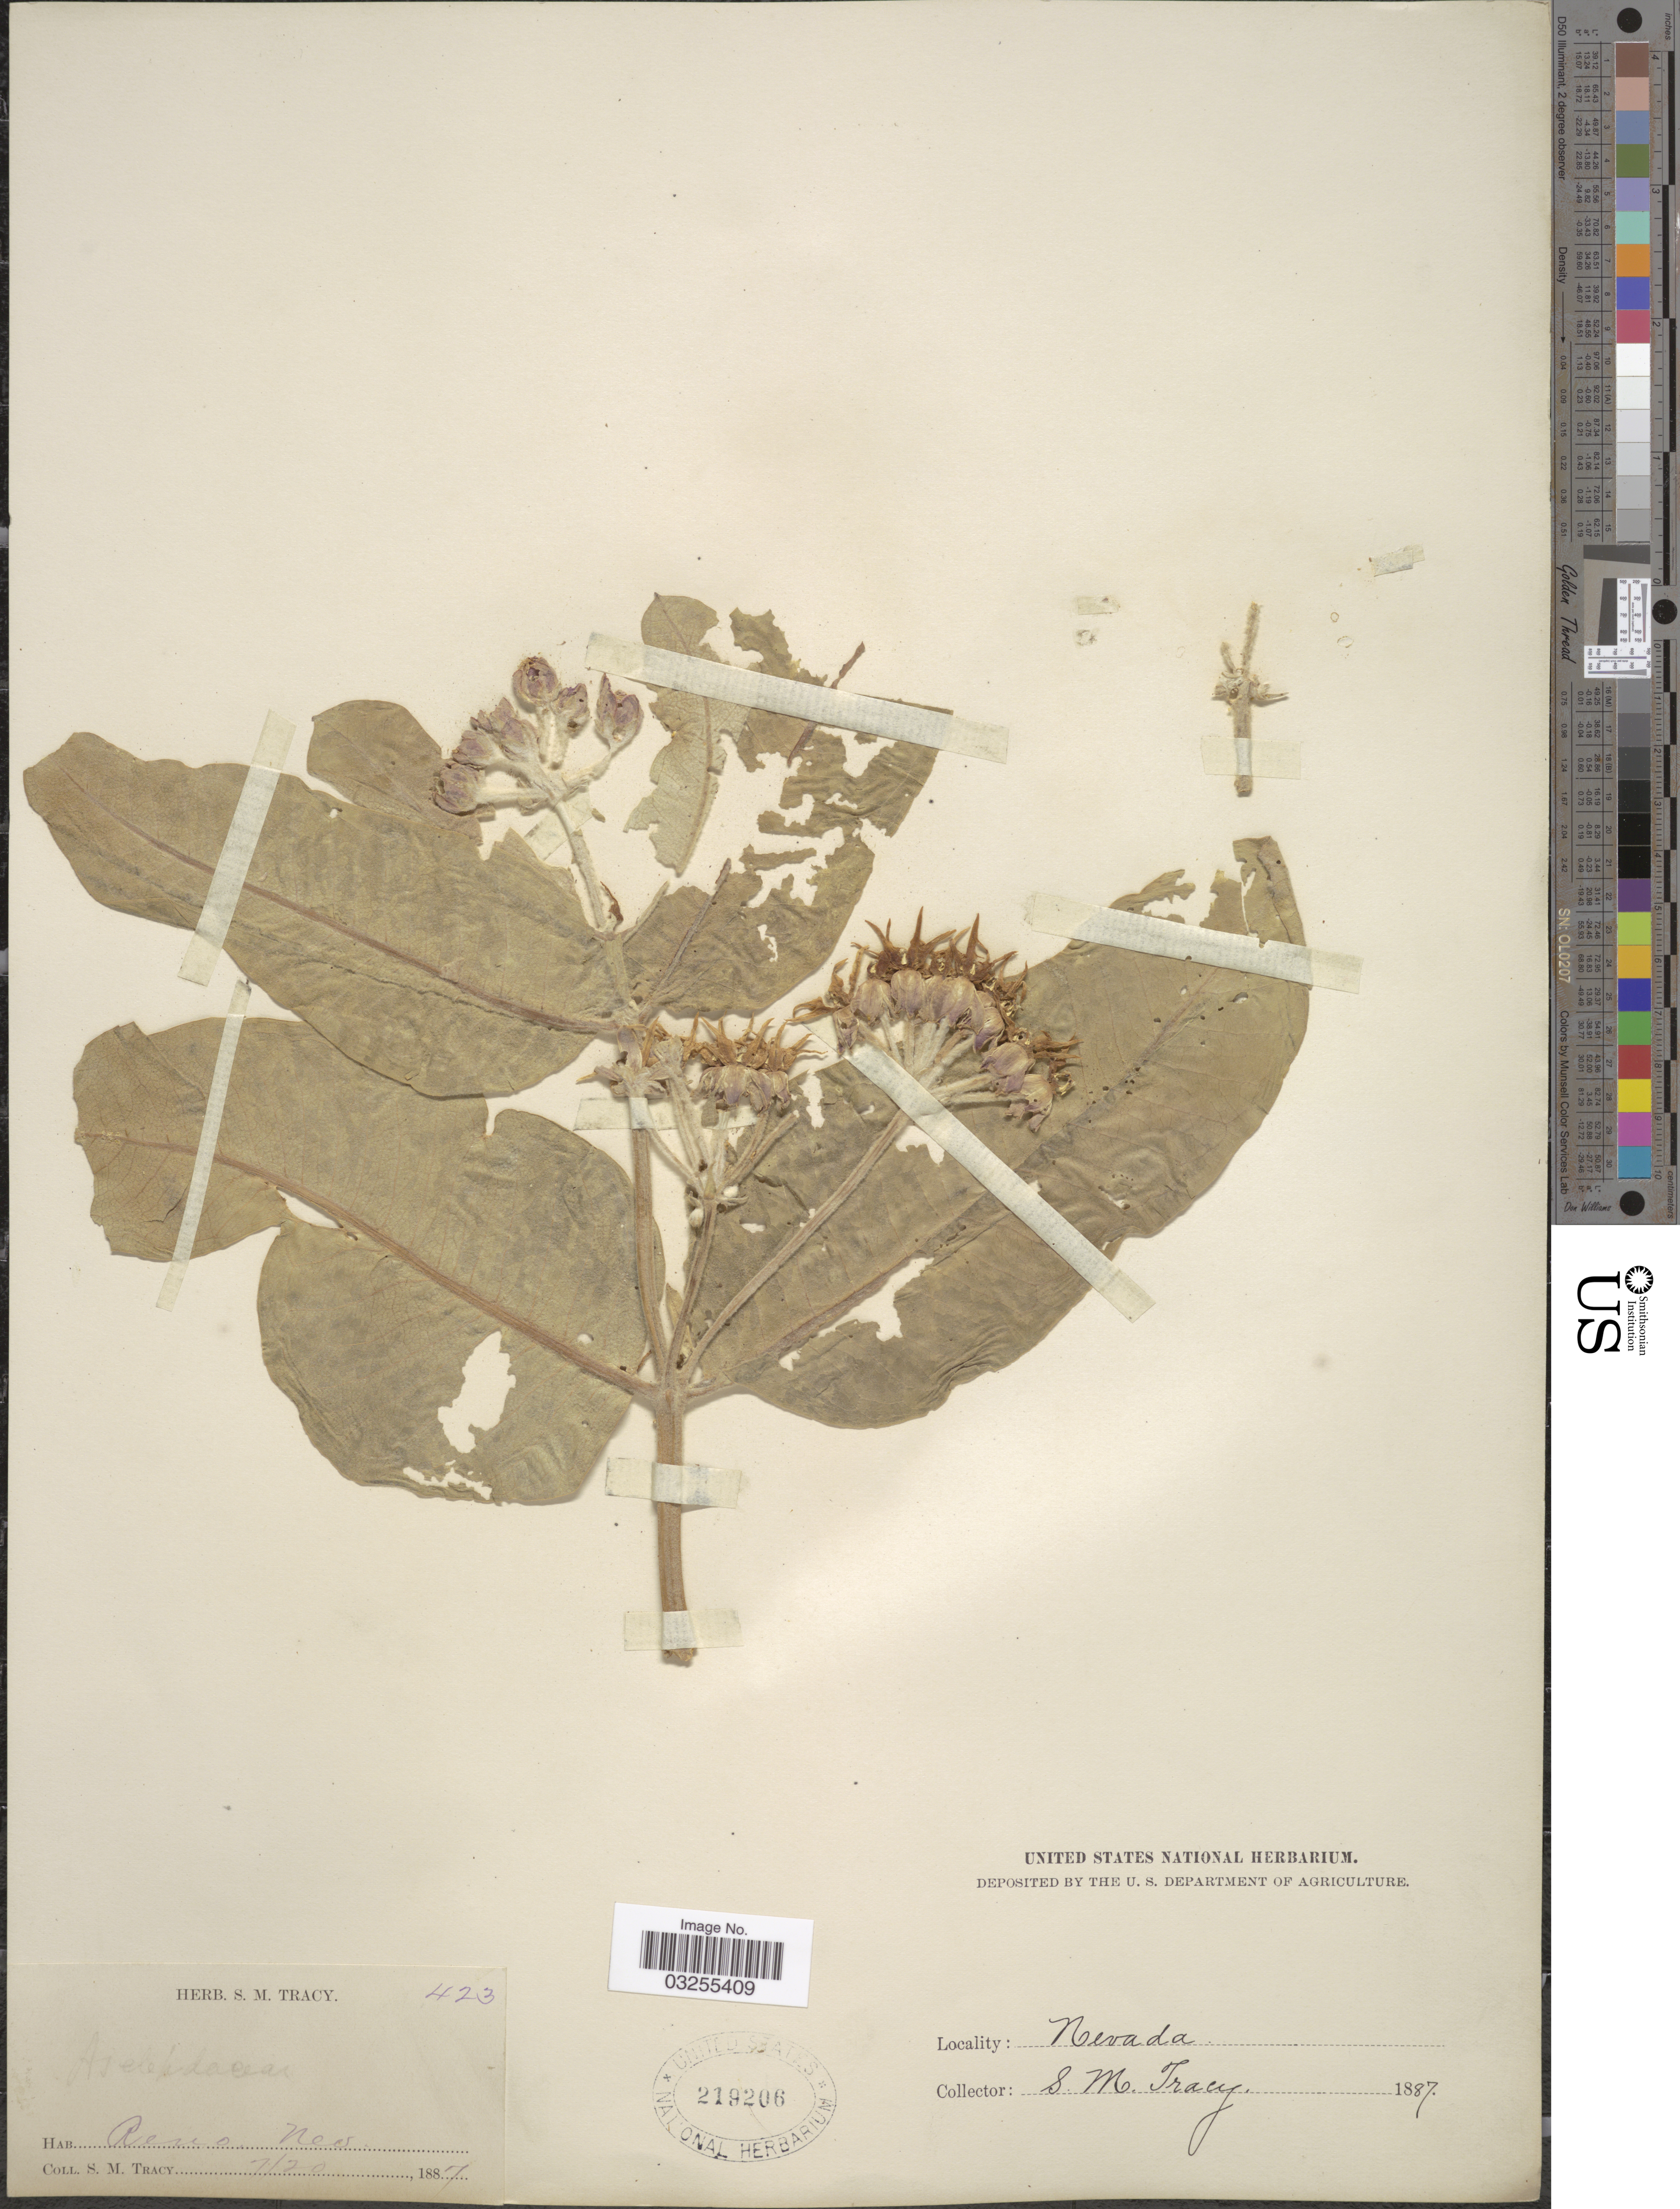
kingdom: Plantae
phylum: Tracheophyta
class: Magnoliopsida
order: Gentianales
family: Apocynaceae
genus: Asclepias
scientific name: Asclepias speciosa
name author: Torr.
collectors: S. M. Tracy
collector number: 423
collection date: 1887-07-20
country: United States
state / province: Nevada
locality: Reno.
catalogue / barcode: US 219206